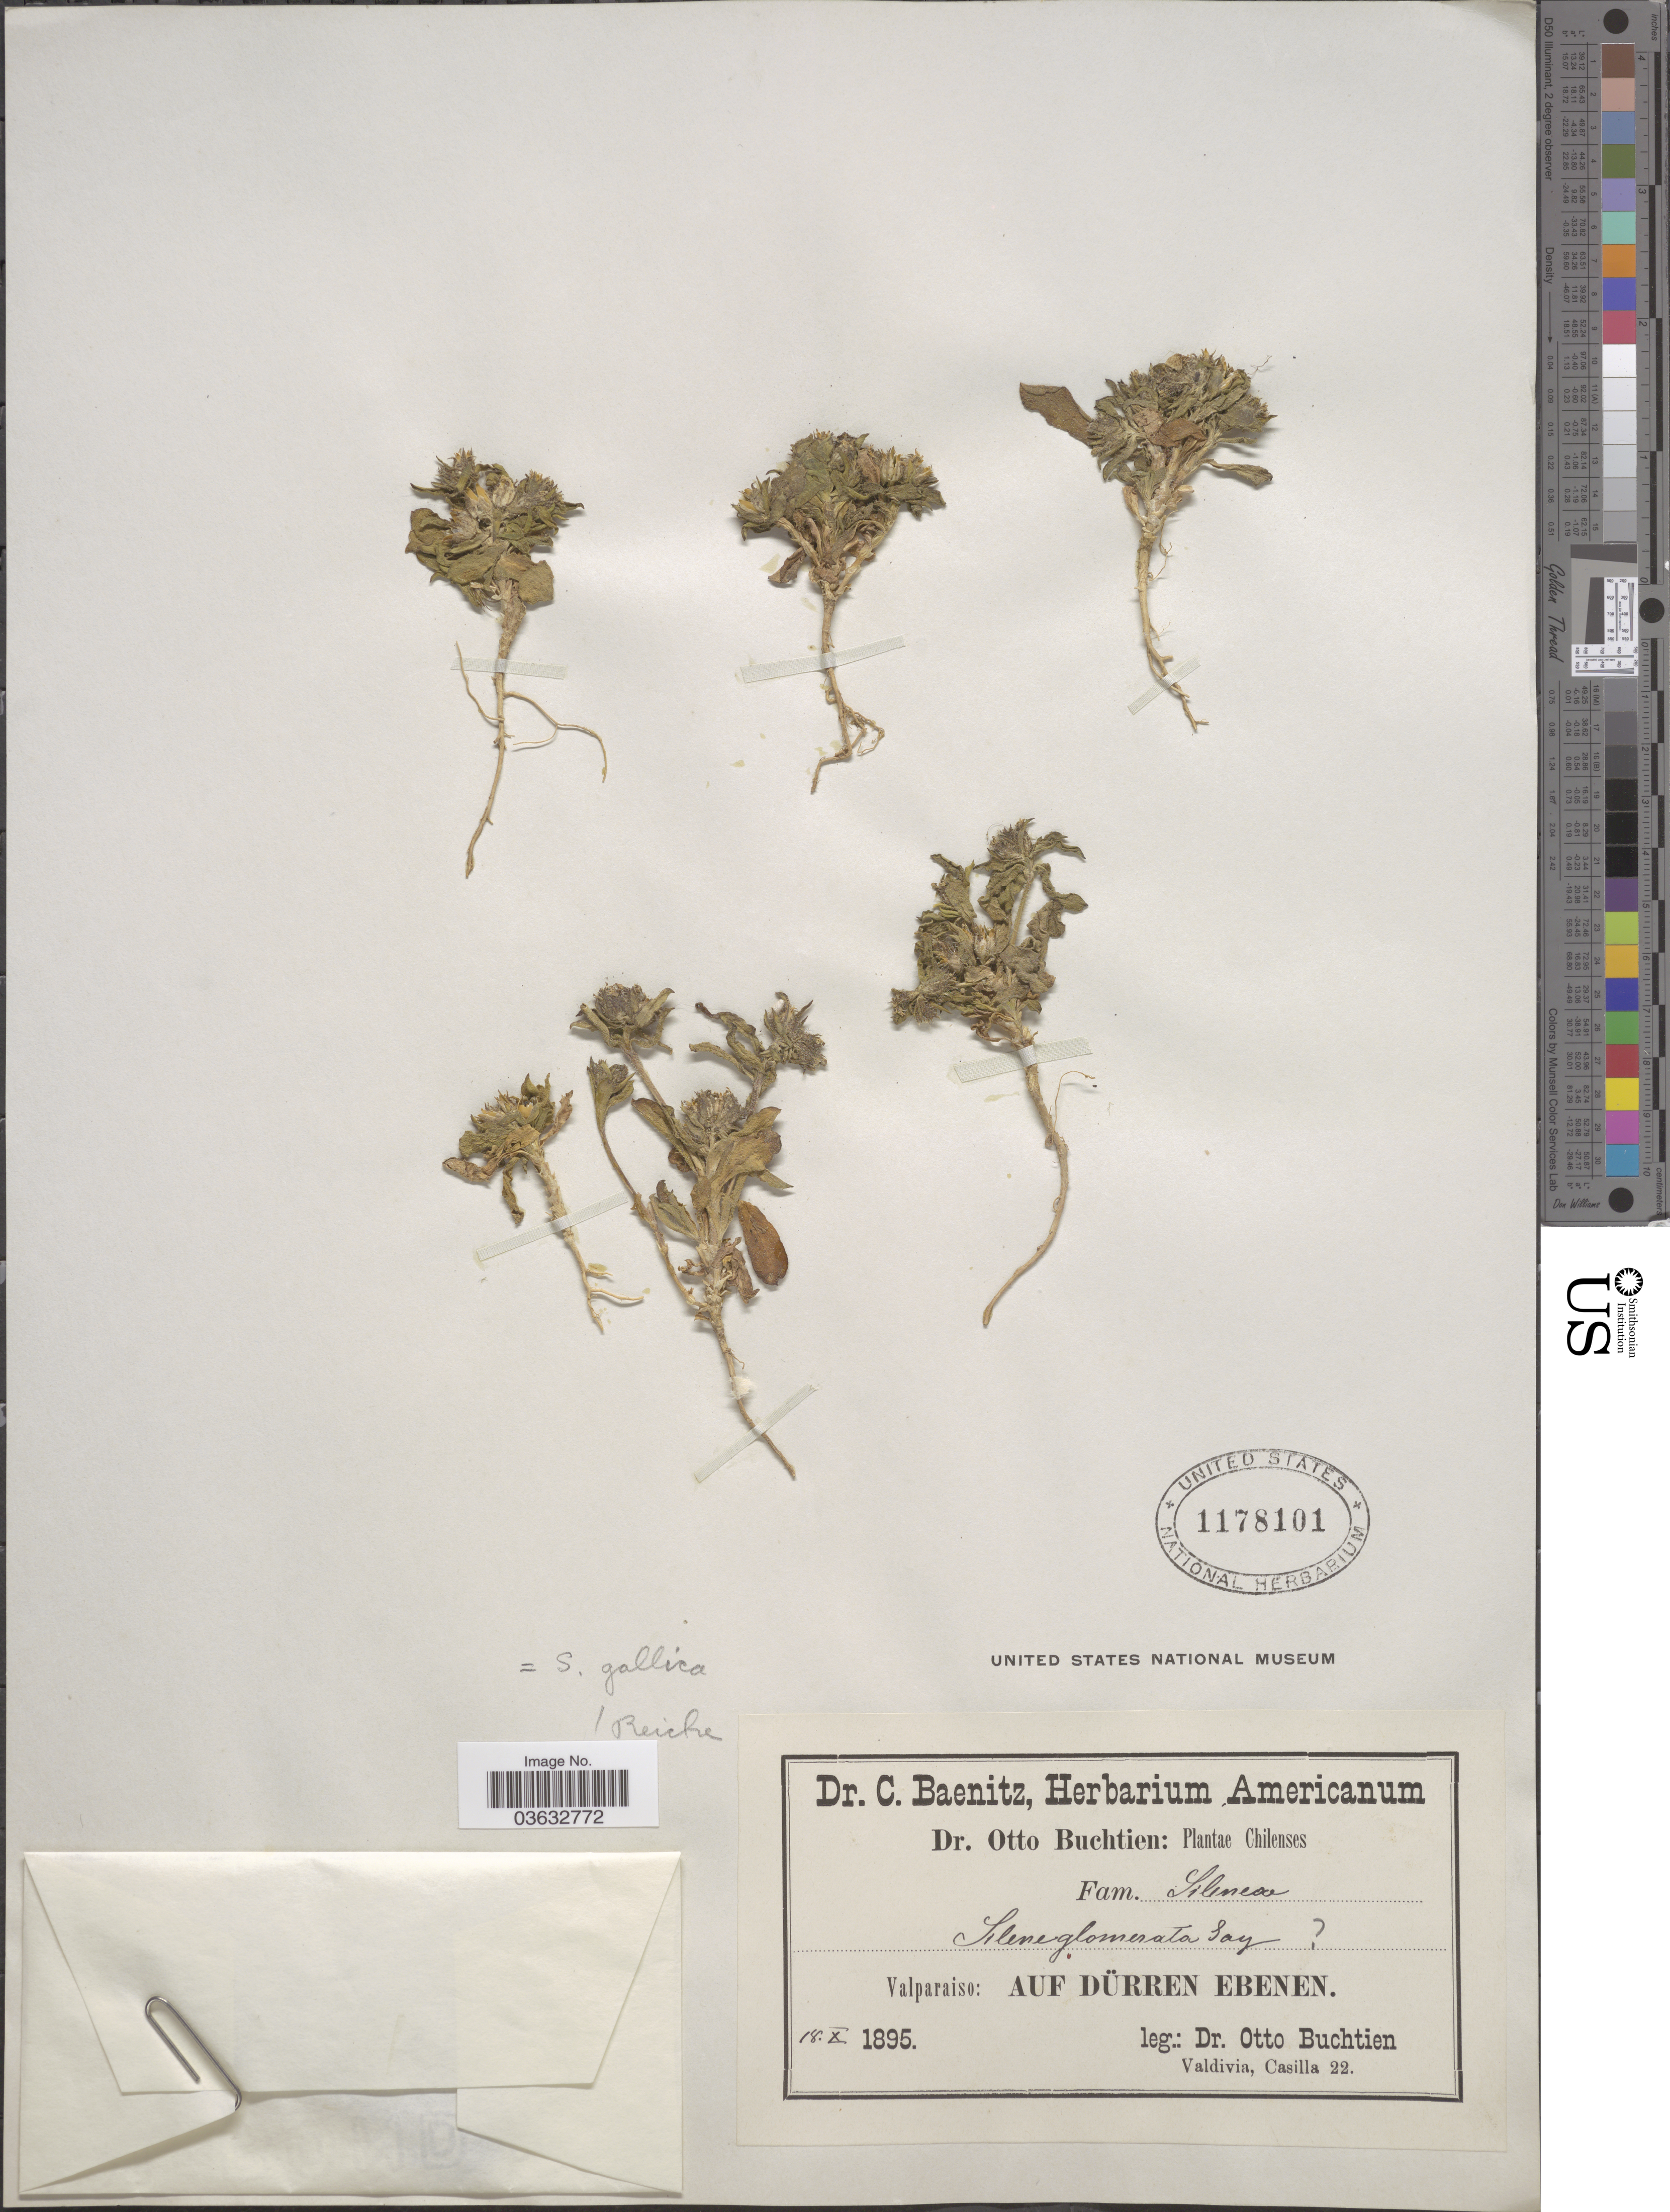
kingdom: Plantae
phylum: Tracheophyta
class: Magnoliopsida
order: Caryophyllales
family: Caryophyllaceae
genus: Silene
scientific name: Silene gallica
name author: L.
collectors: O. Buchtien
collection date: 1895-10-18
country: Chile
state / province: Valparaíso (V)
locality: Valparaiso: Auf Dürren Ebenen.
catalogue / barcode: US 1178101